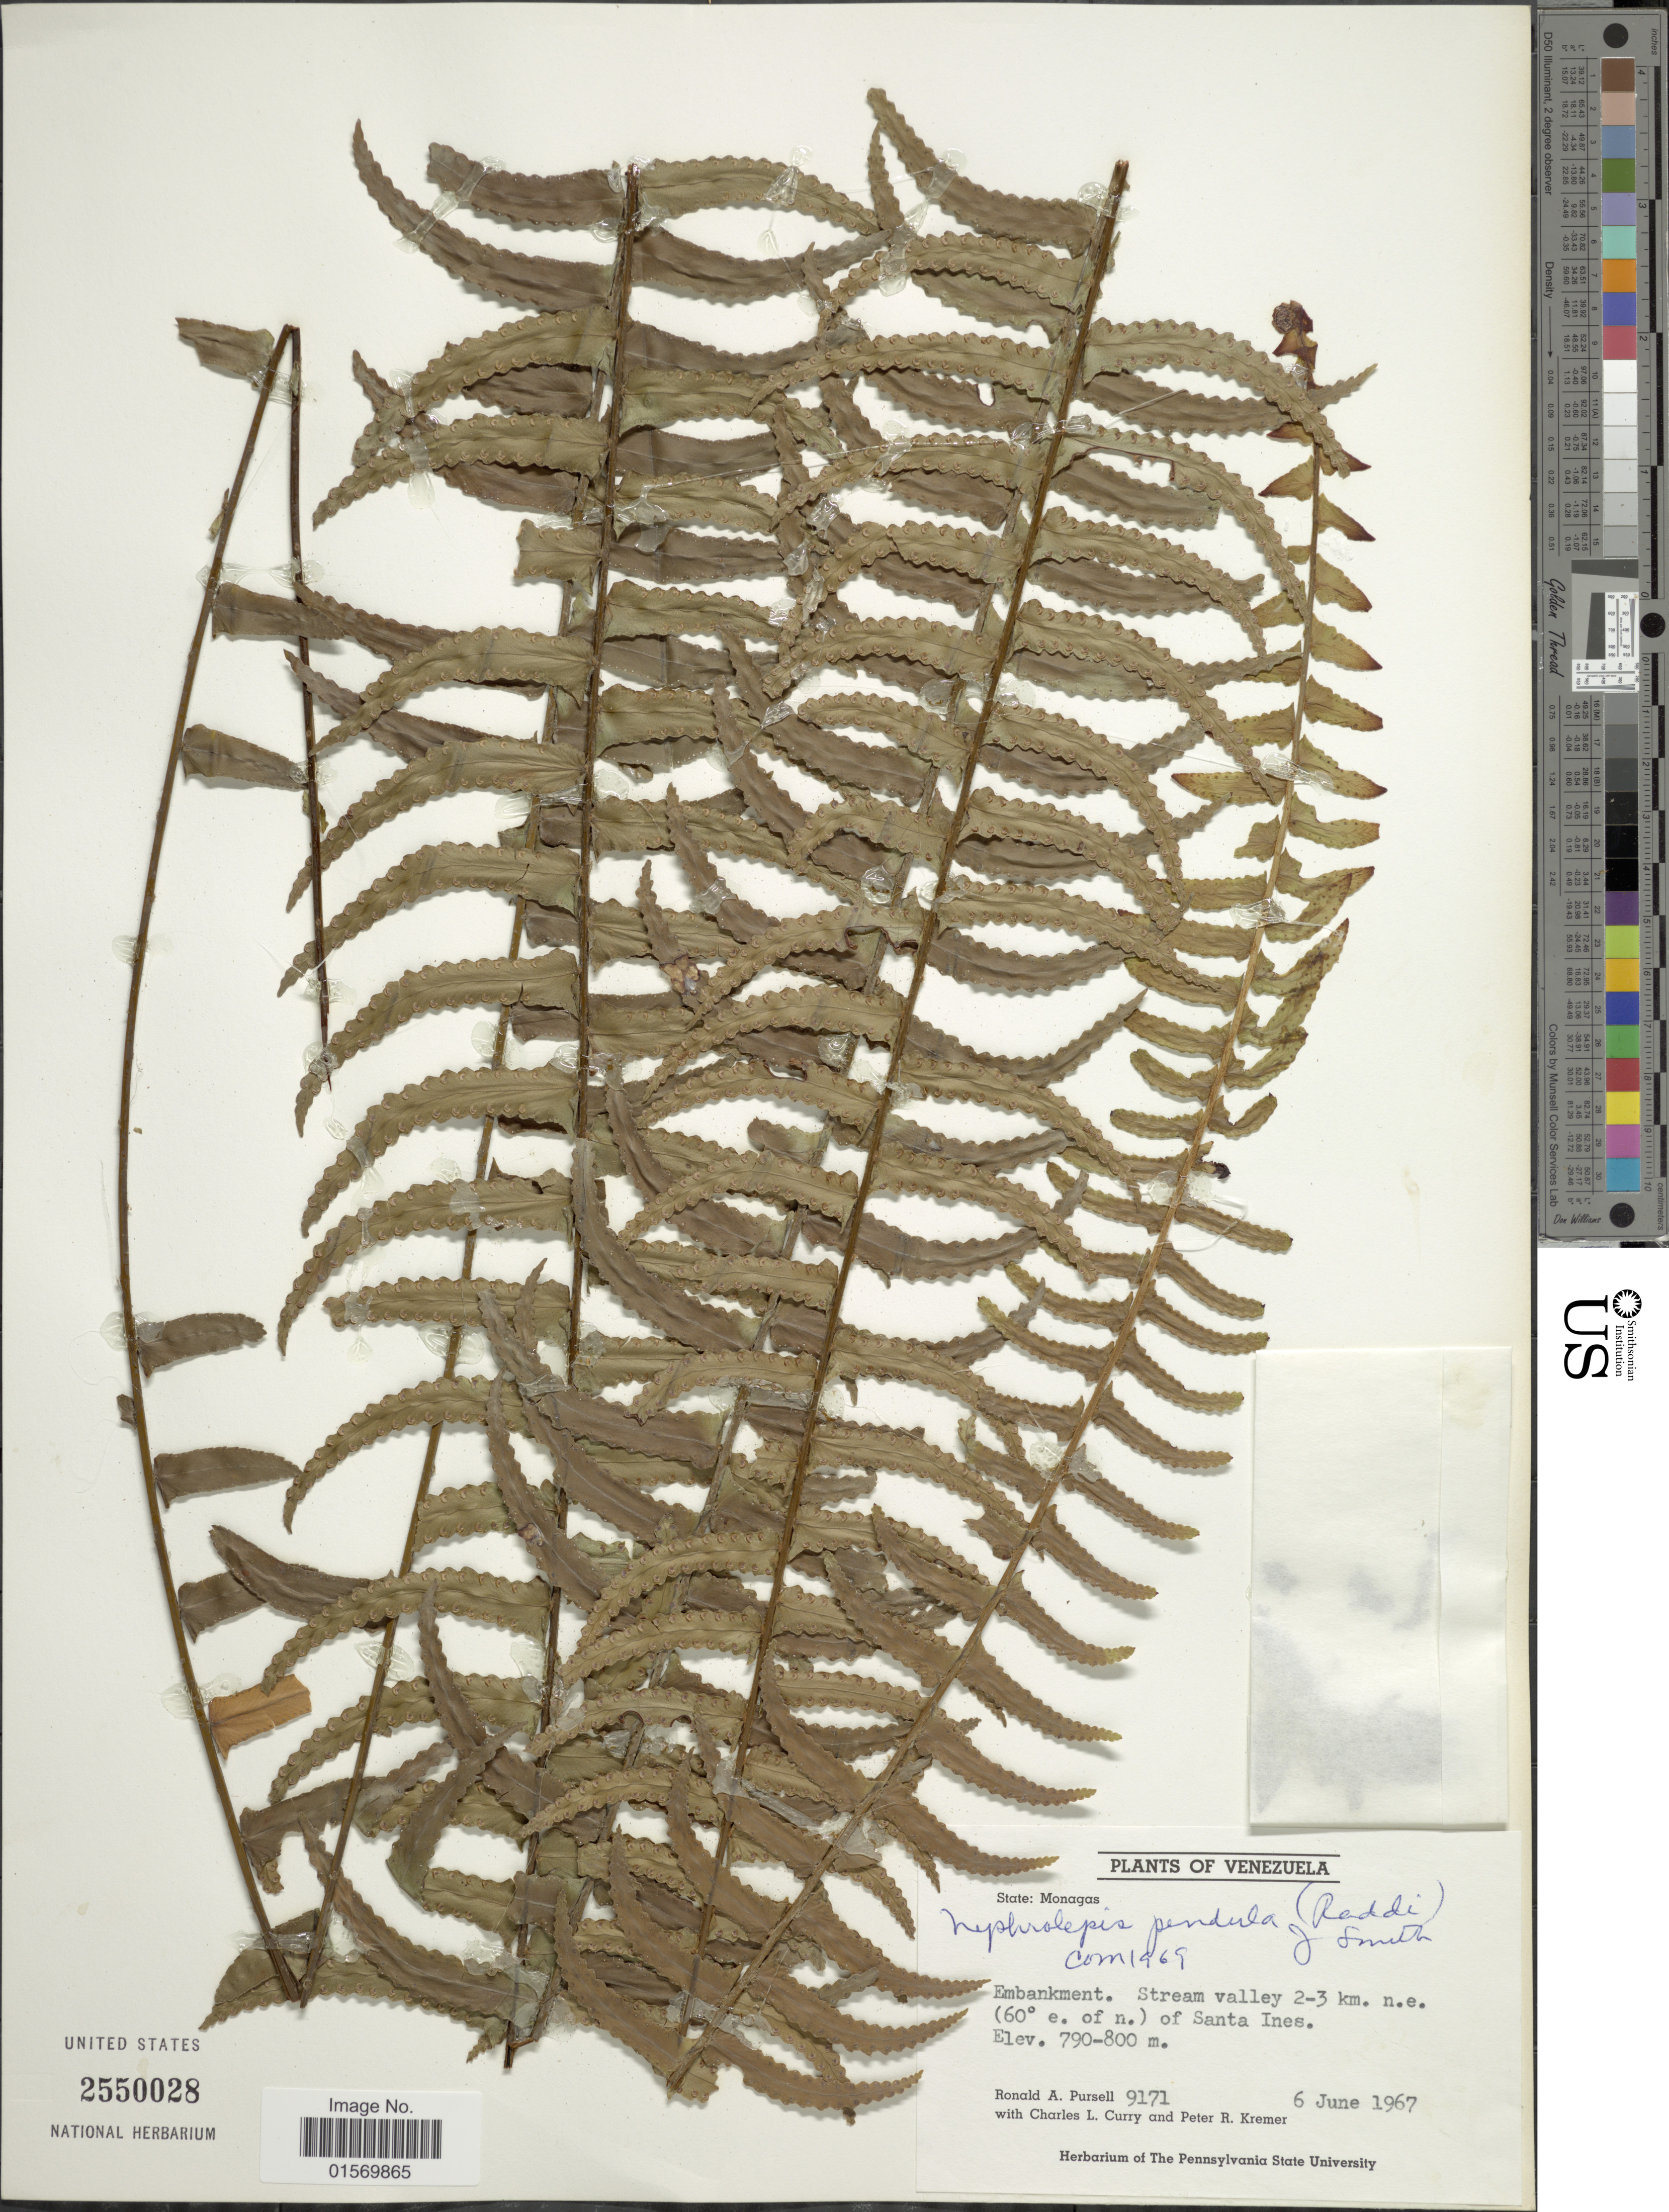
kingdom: Plantae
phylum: Tracheophyta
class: Polypodiopsida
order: Polypodiales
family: Nephrolepidaceae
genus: Nephrolepis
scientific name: Nephrolepis pendula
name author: (Raddi) J. Sm.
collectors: R. A. Pursell, C. L. Curry & P. R. Kremer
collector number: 9171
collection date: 1967-06-06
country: Venezuela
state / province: Monagas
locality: Stream valley 2-3 km. n.e. (60 degrees e. of n.) of Santa Ines.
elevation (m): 790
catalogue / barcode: US 2550028